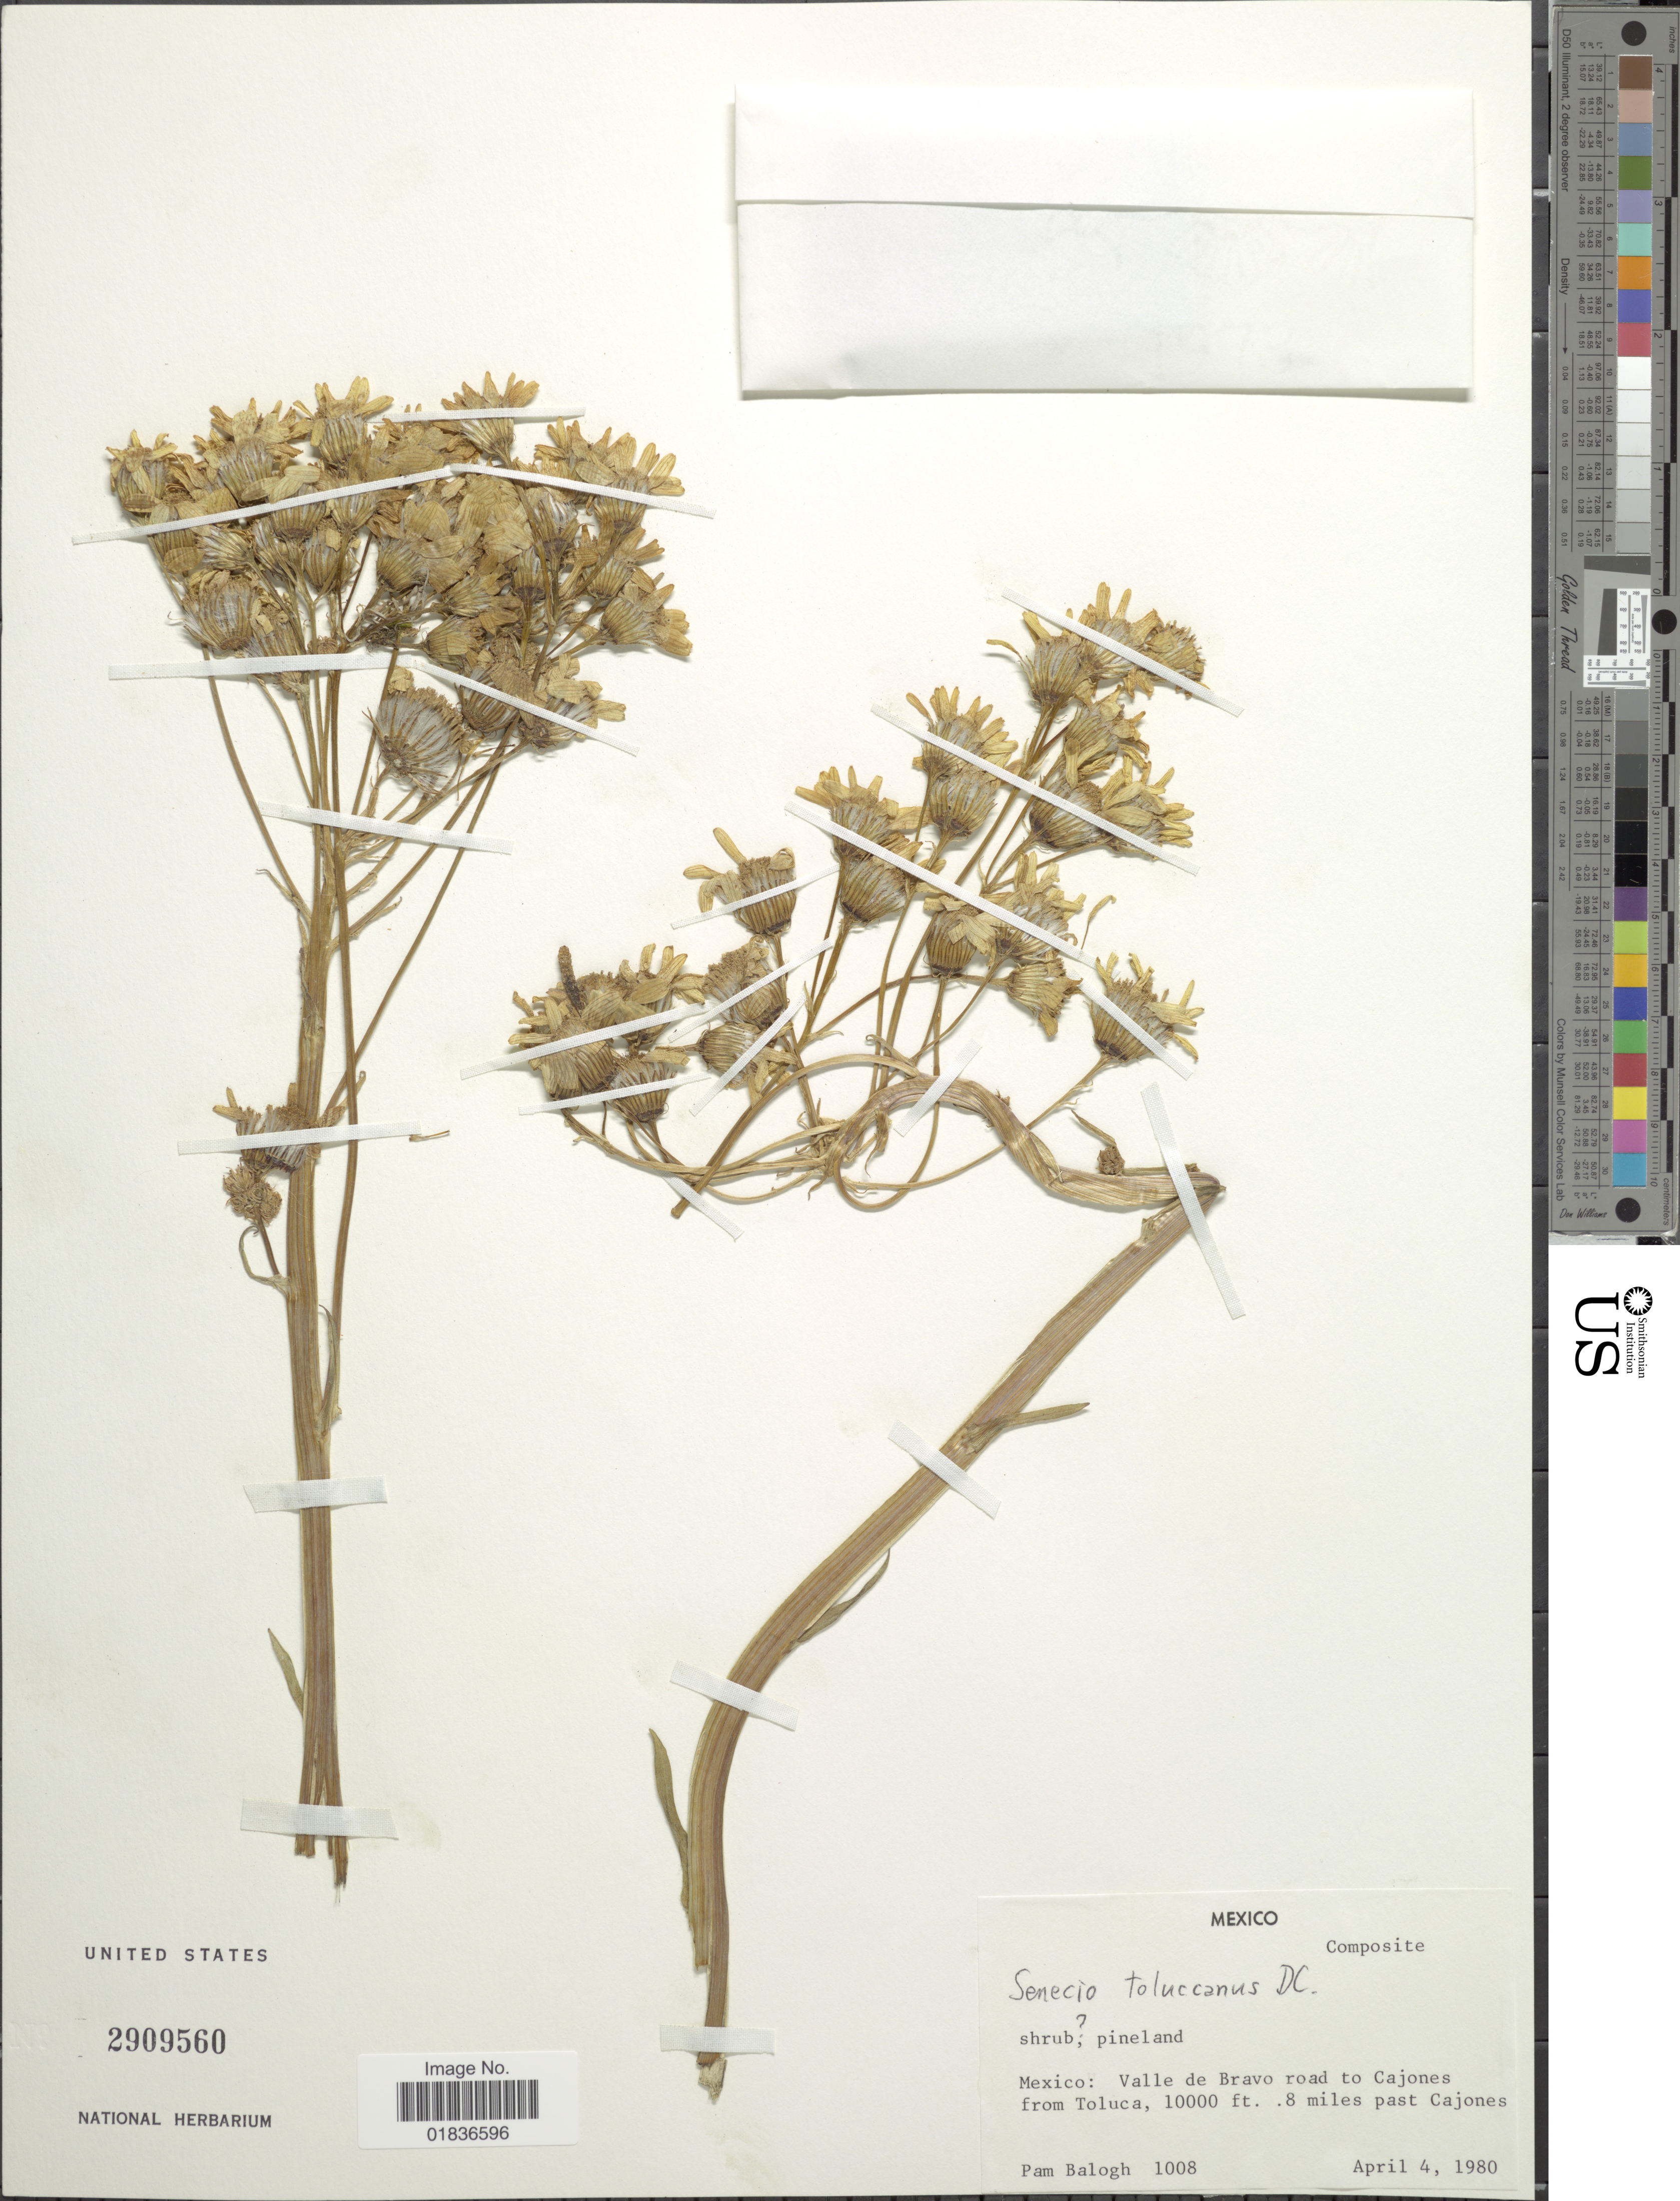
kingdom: Plantae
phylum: Tracheophyta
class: Magnoliopsida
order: Asterales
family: Asteraceae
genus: Senecio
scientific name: Senecio toluccanus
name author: DC.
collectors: P. Balogh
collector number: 1008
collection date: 1980-04-04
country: Mexico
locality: Valle de Bravo road to Cajones from Toluca, 8 miles past Cajones.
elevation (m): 3048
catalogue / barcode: US 2909560